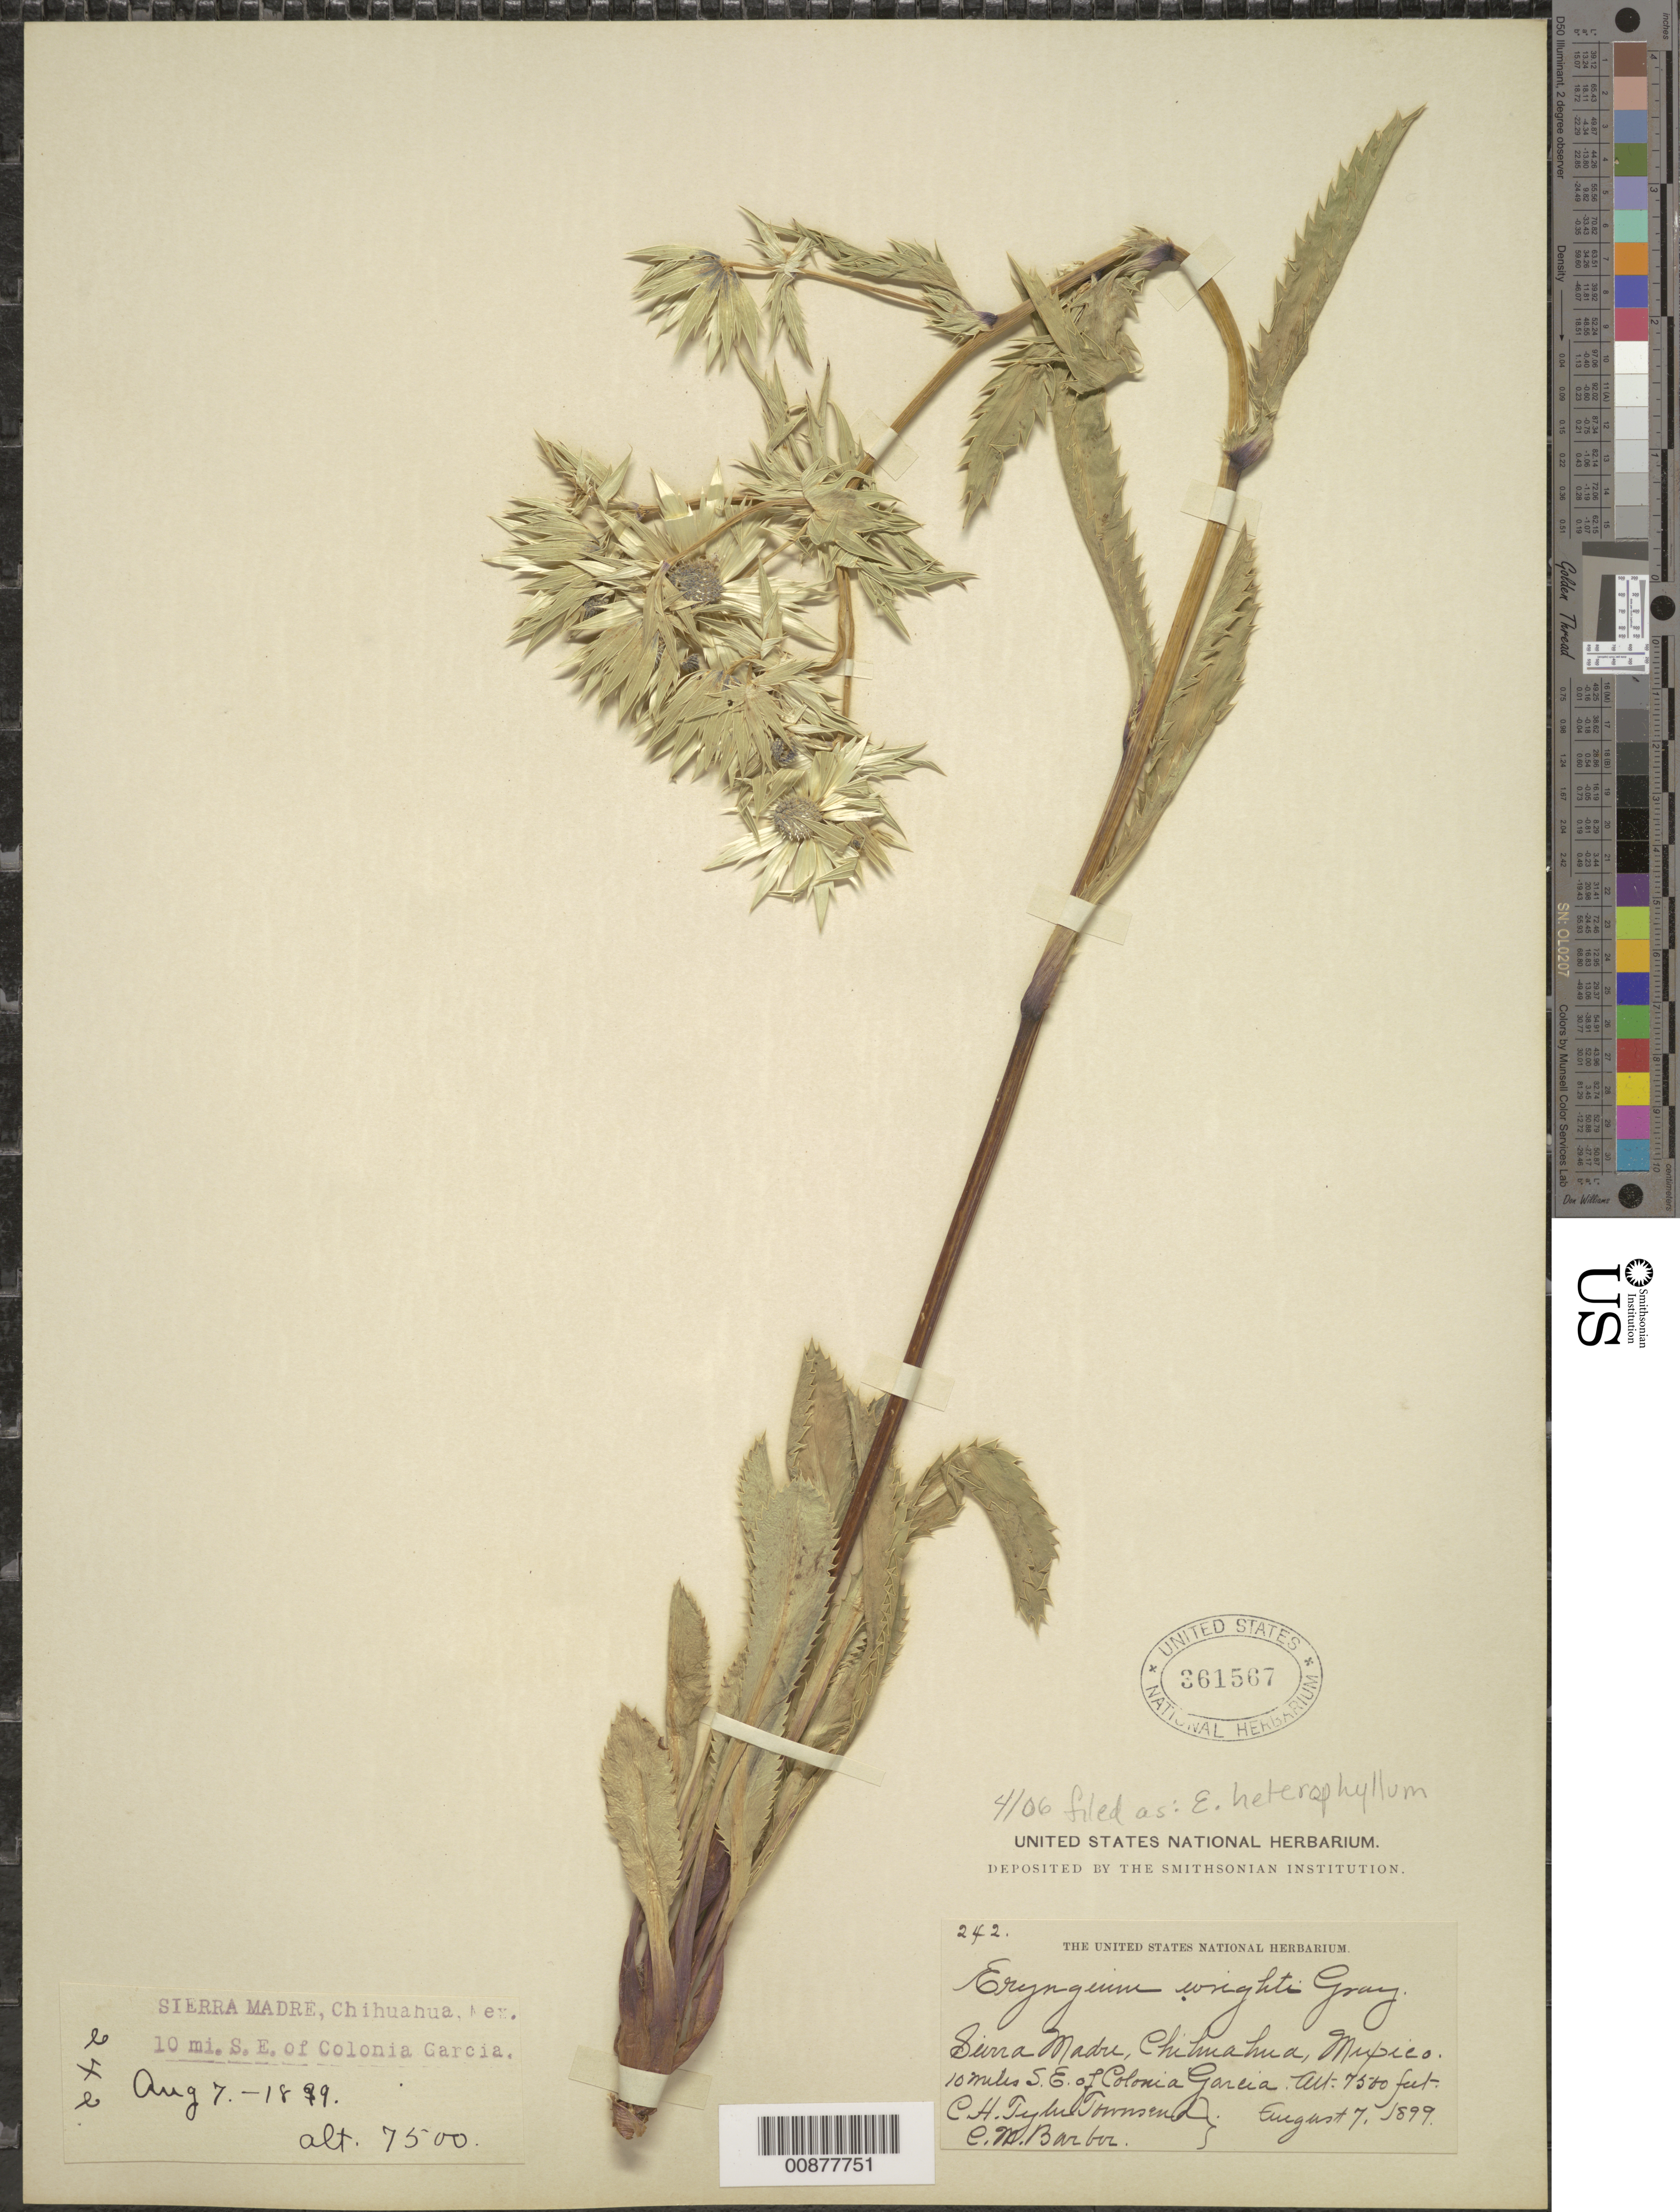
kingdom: Plantae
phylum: Tracheophyta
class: Magnoliopsida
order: Apiales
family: Apiaceae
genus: Eryngium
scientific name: Eryngium heterophyllum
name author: Engelm.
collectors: C. H. T. Townsend & C. Barber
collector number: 242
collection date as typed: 07 Aug 1899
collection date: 1899-08-07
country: Mexico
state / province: Chihuahua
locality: Sierra Madre, Chihuahua. 10 miles S.E. of Colonia García.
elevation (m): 2286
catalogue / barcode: US 361567